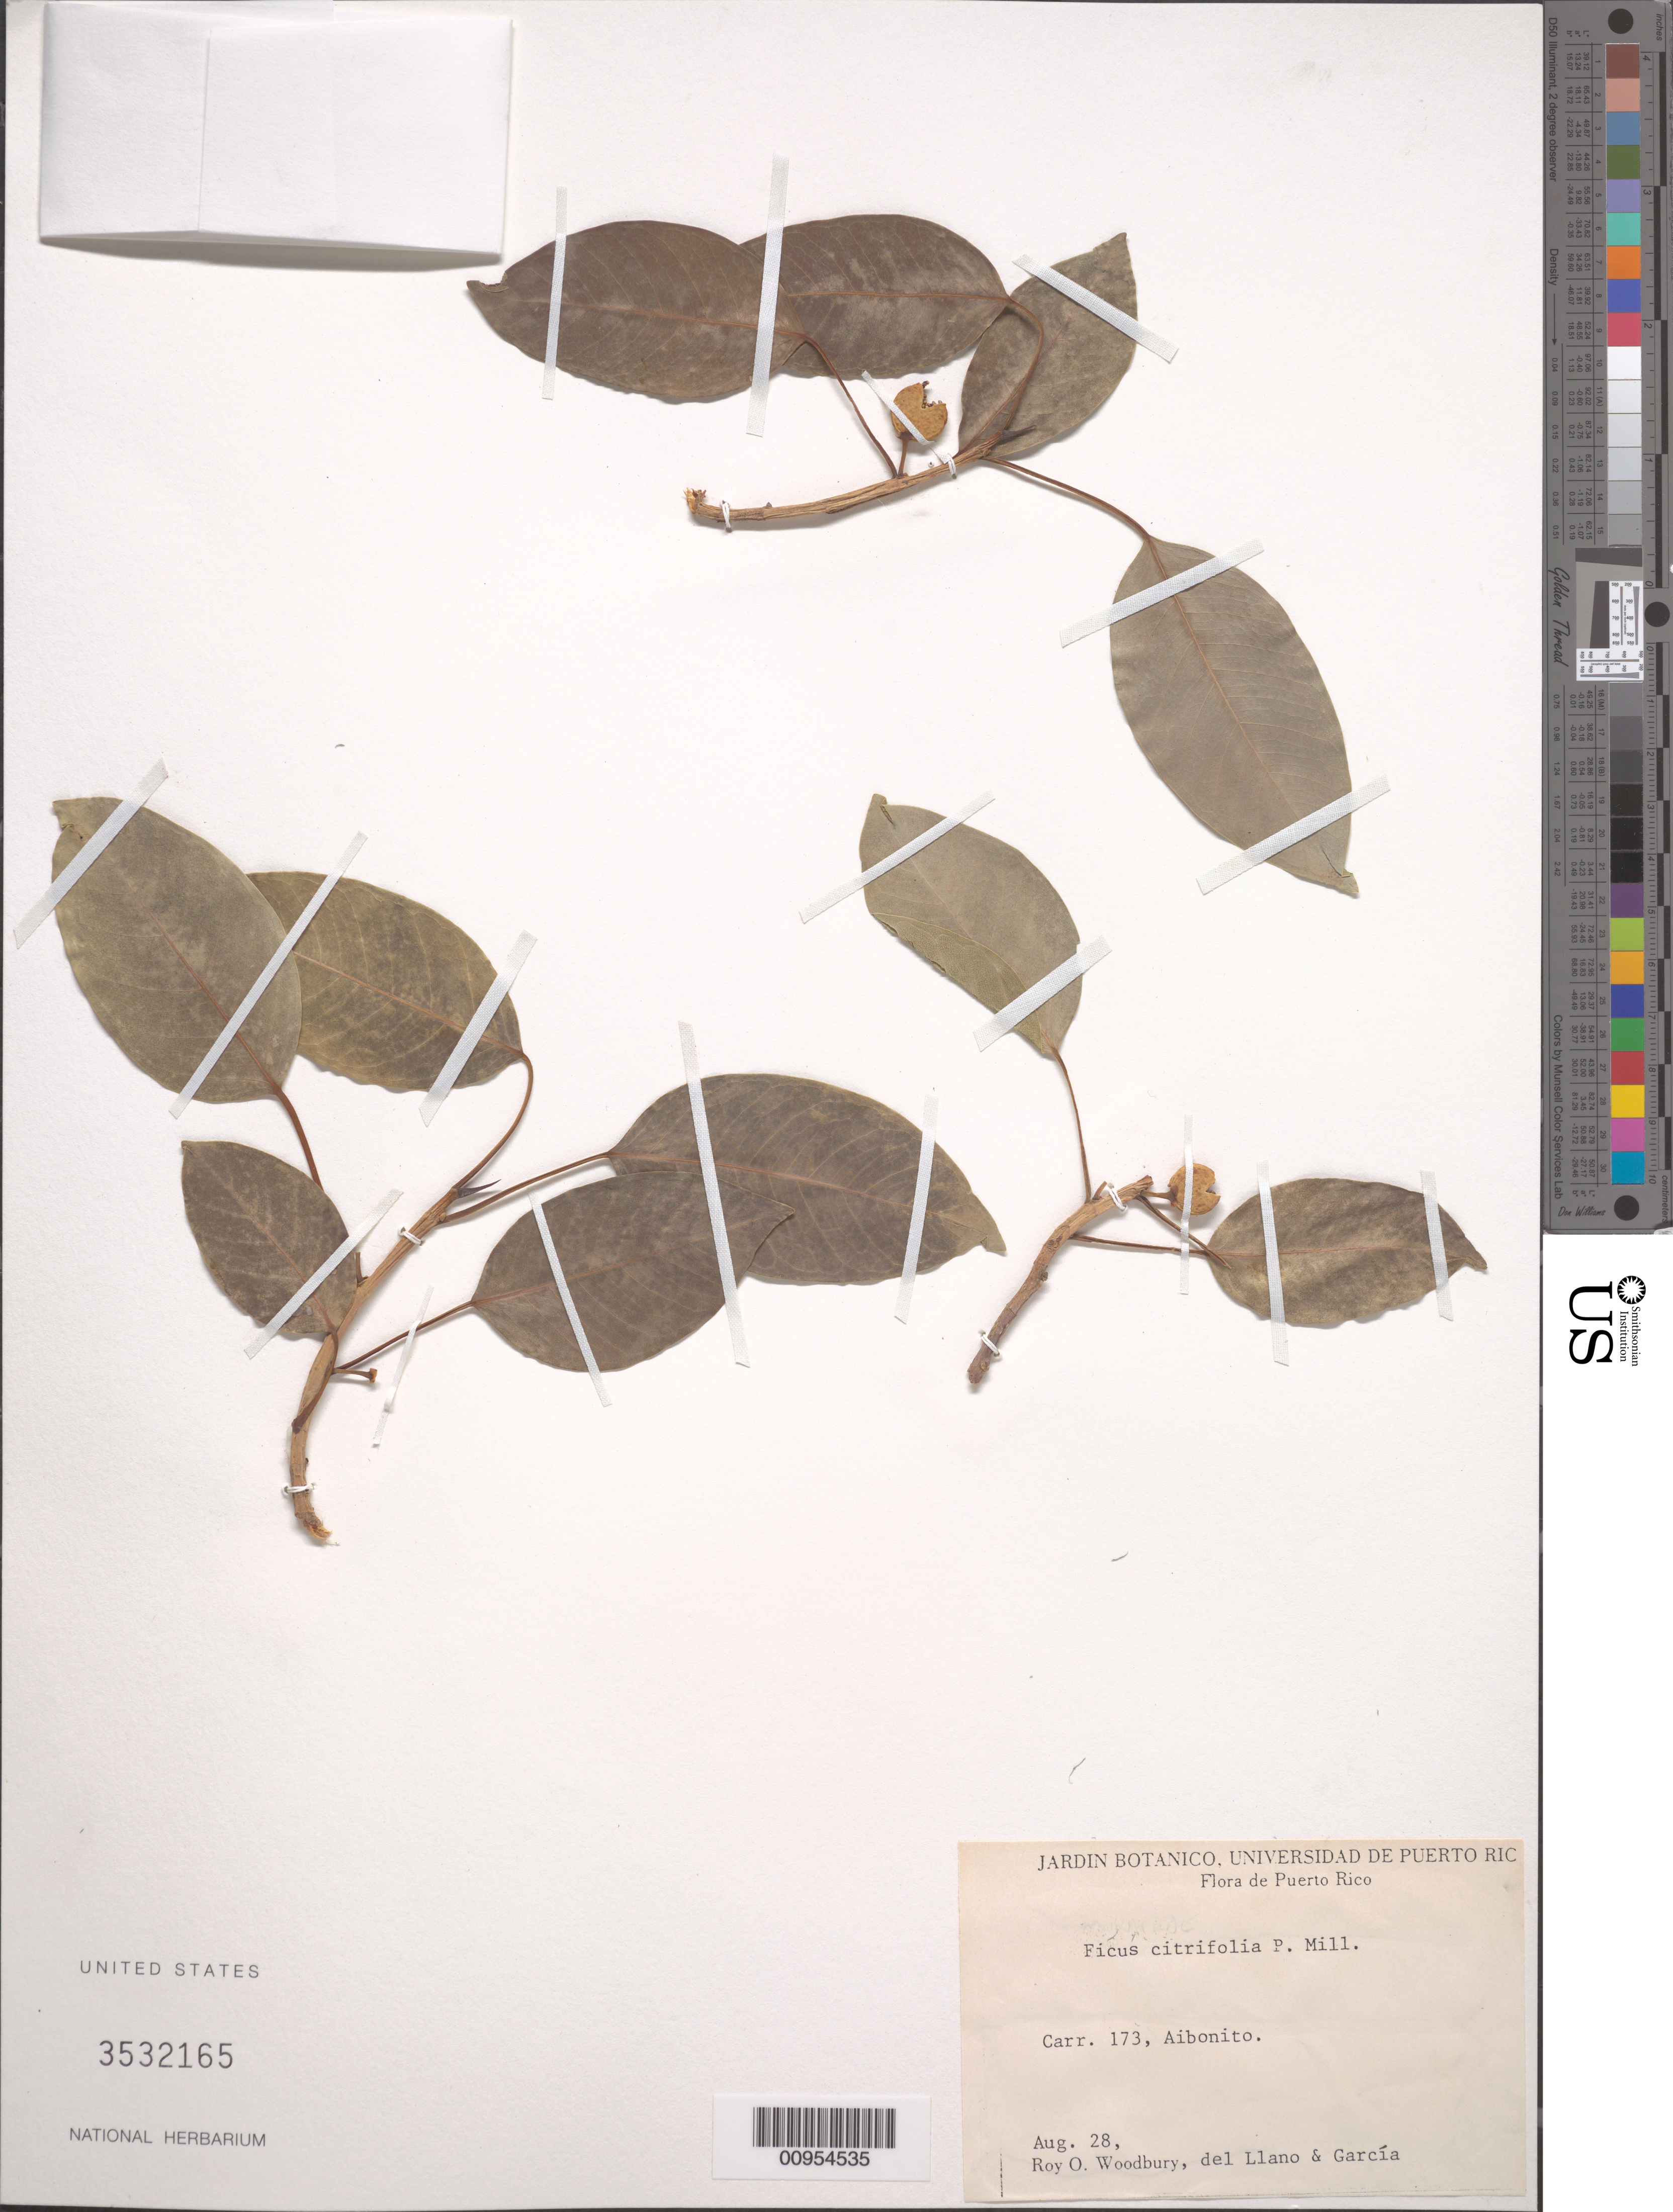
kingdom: Plantae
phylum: Tracheophyta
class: Magnoliopsida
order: Rosales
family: Moraceae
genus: Ficus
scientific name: Ficus citrifolia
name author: Mill.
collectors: R. O. Woodbury, J. García & del Llano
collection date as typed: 28 Aug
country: Puerto Rico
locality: Aibonito, Carr. 173.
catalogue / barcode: US 3532165